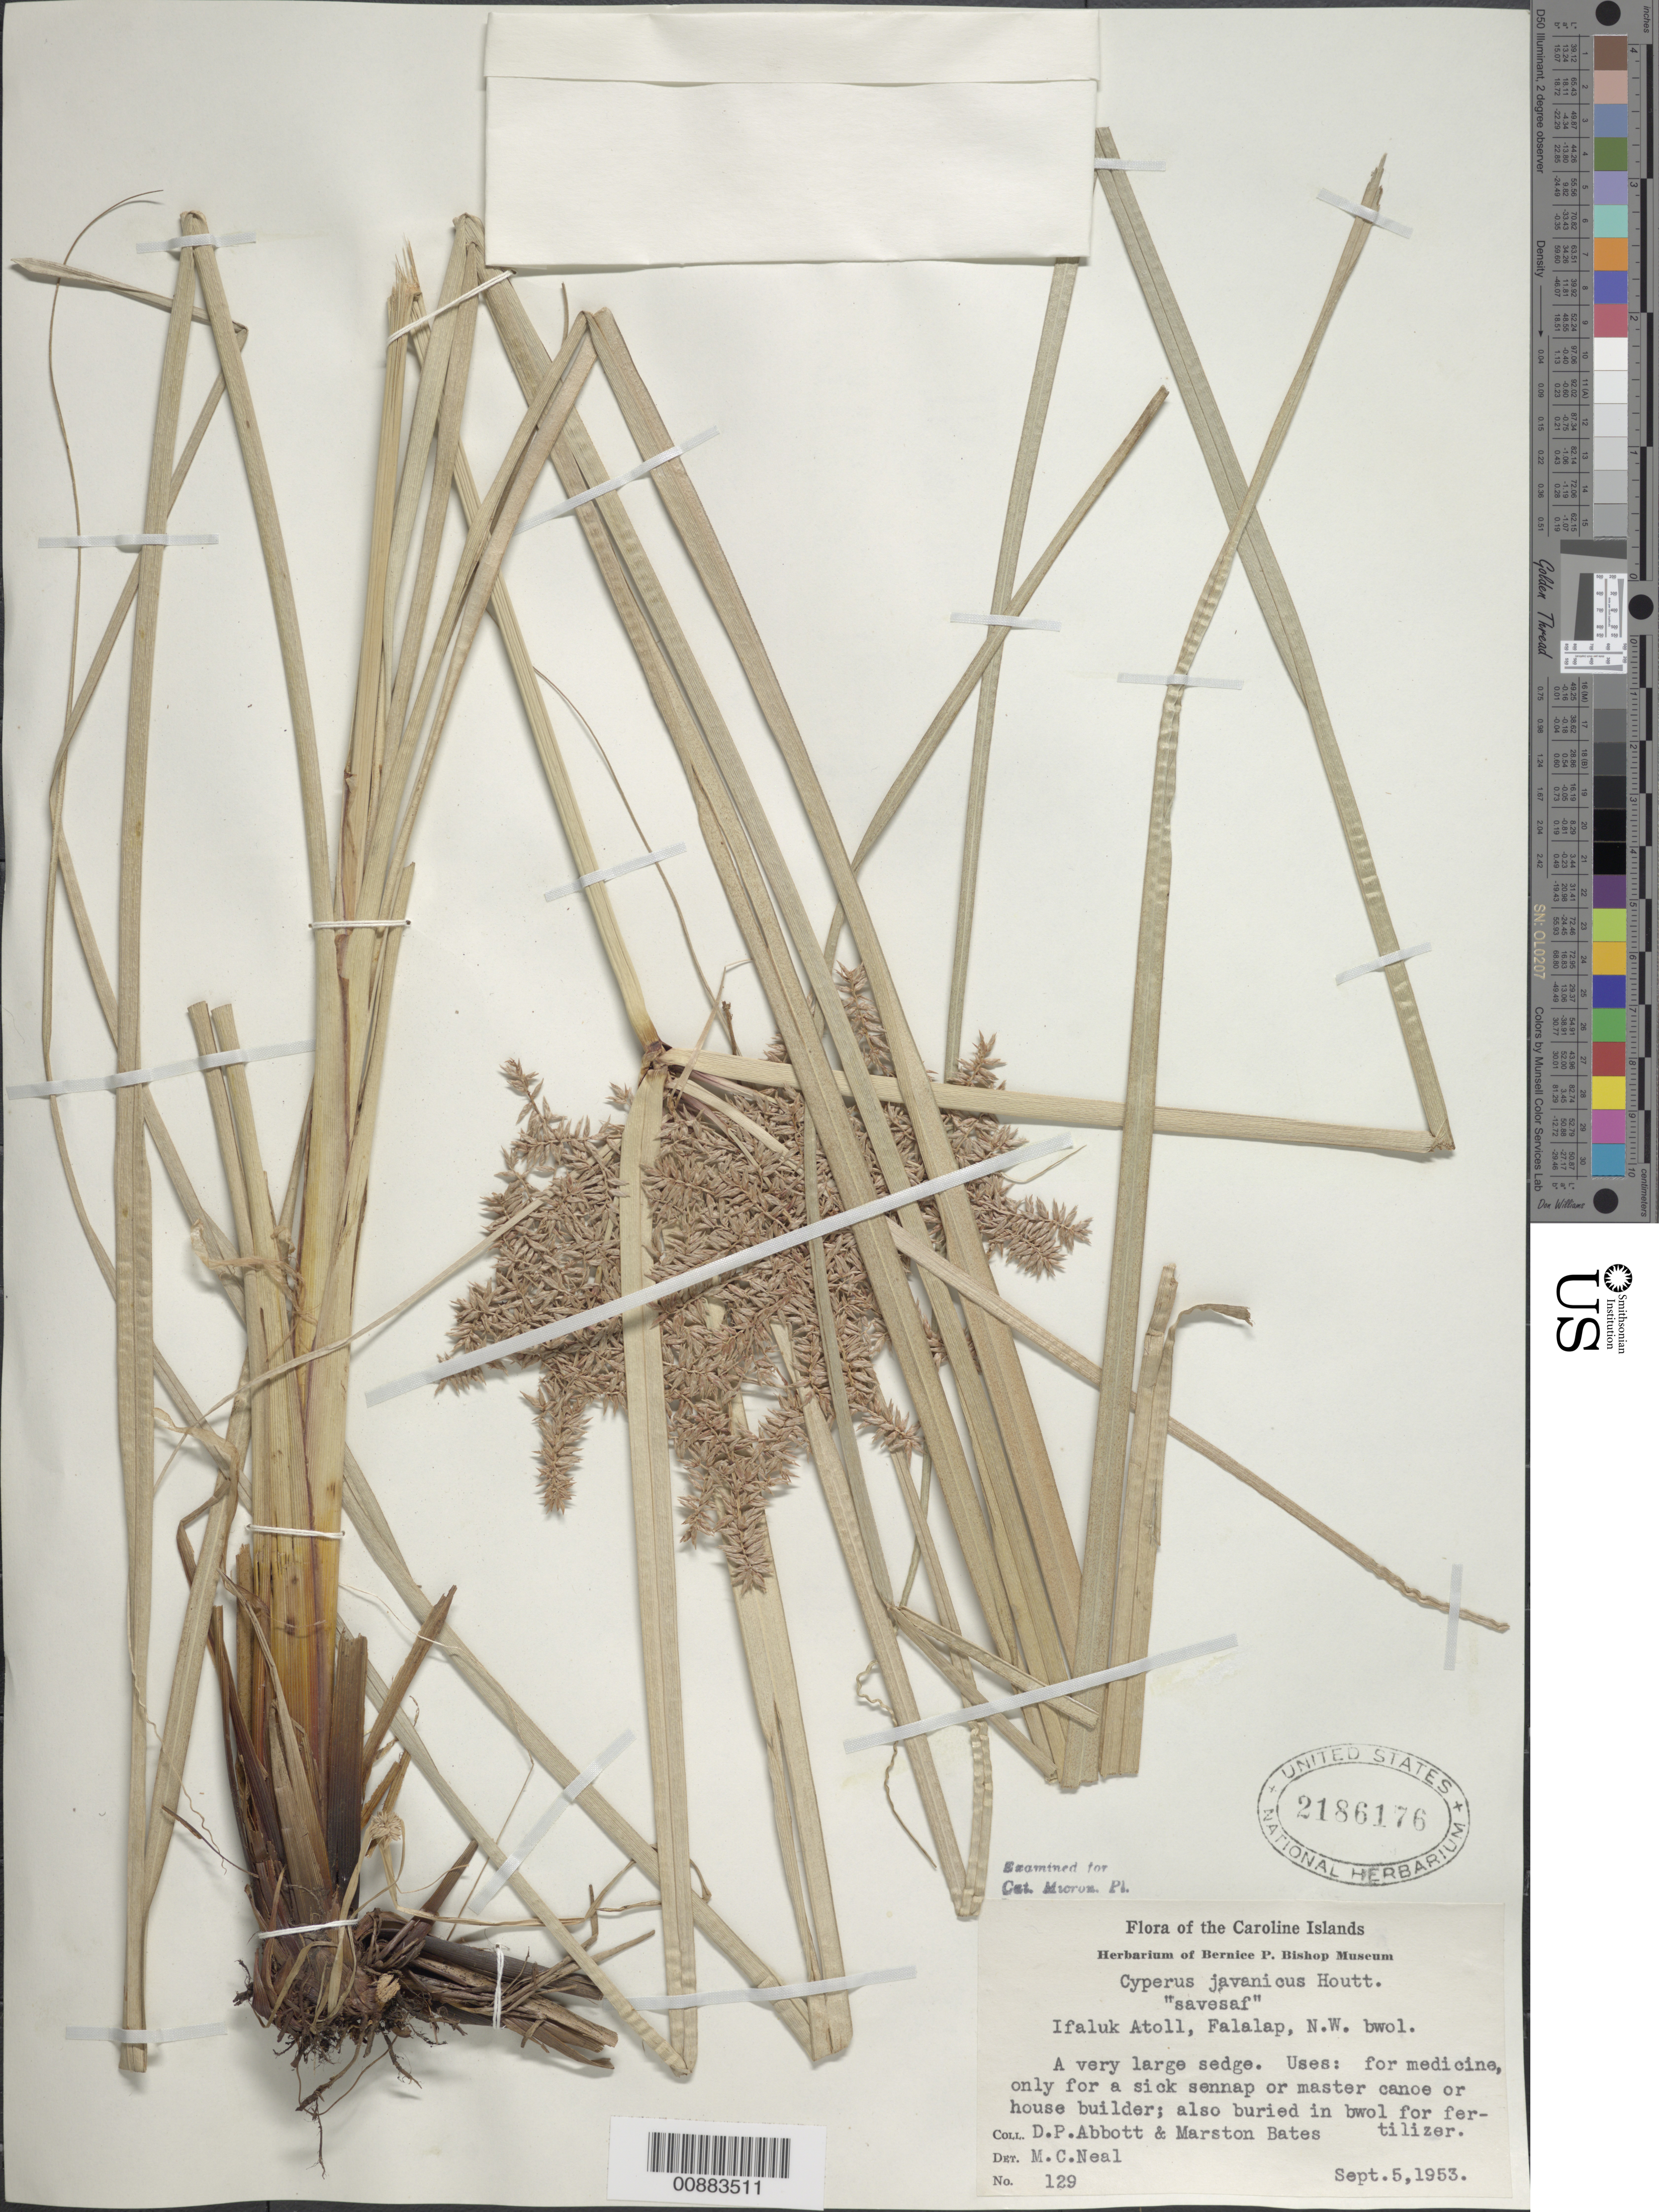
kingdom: Plantae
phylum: Tracheophyta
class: Liliopsida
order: Poales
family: Cyperaceae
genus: Cyperus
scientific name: Cyperus javanicus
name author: Houtt.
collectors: D. P. Abbott & M. Bates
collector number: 129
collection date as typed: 05 Sep 1953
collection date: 1953-09-05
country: Micronesia, Federated States of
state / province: Yap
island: Ifalik (Ifaluk) Atoll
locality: Falalap, N.W. Bwol.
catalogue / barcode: US 2186176